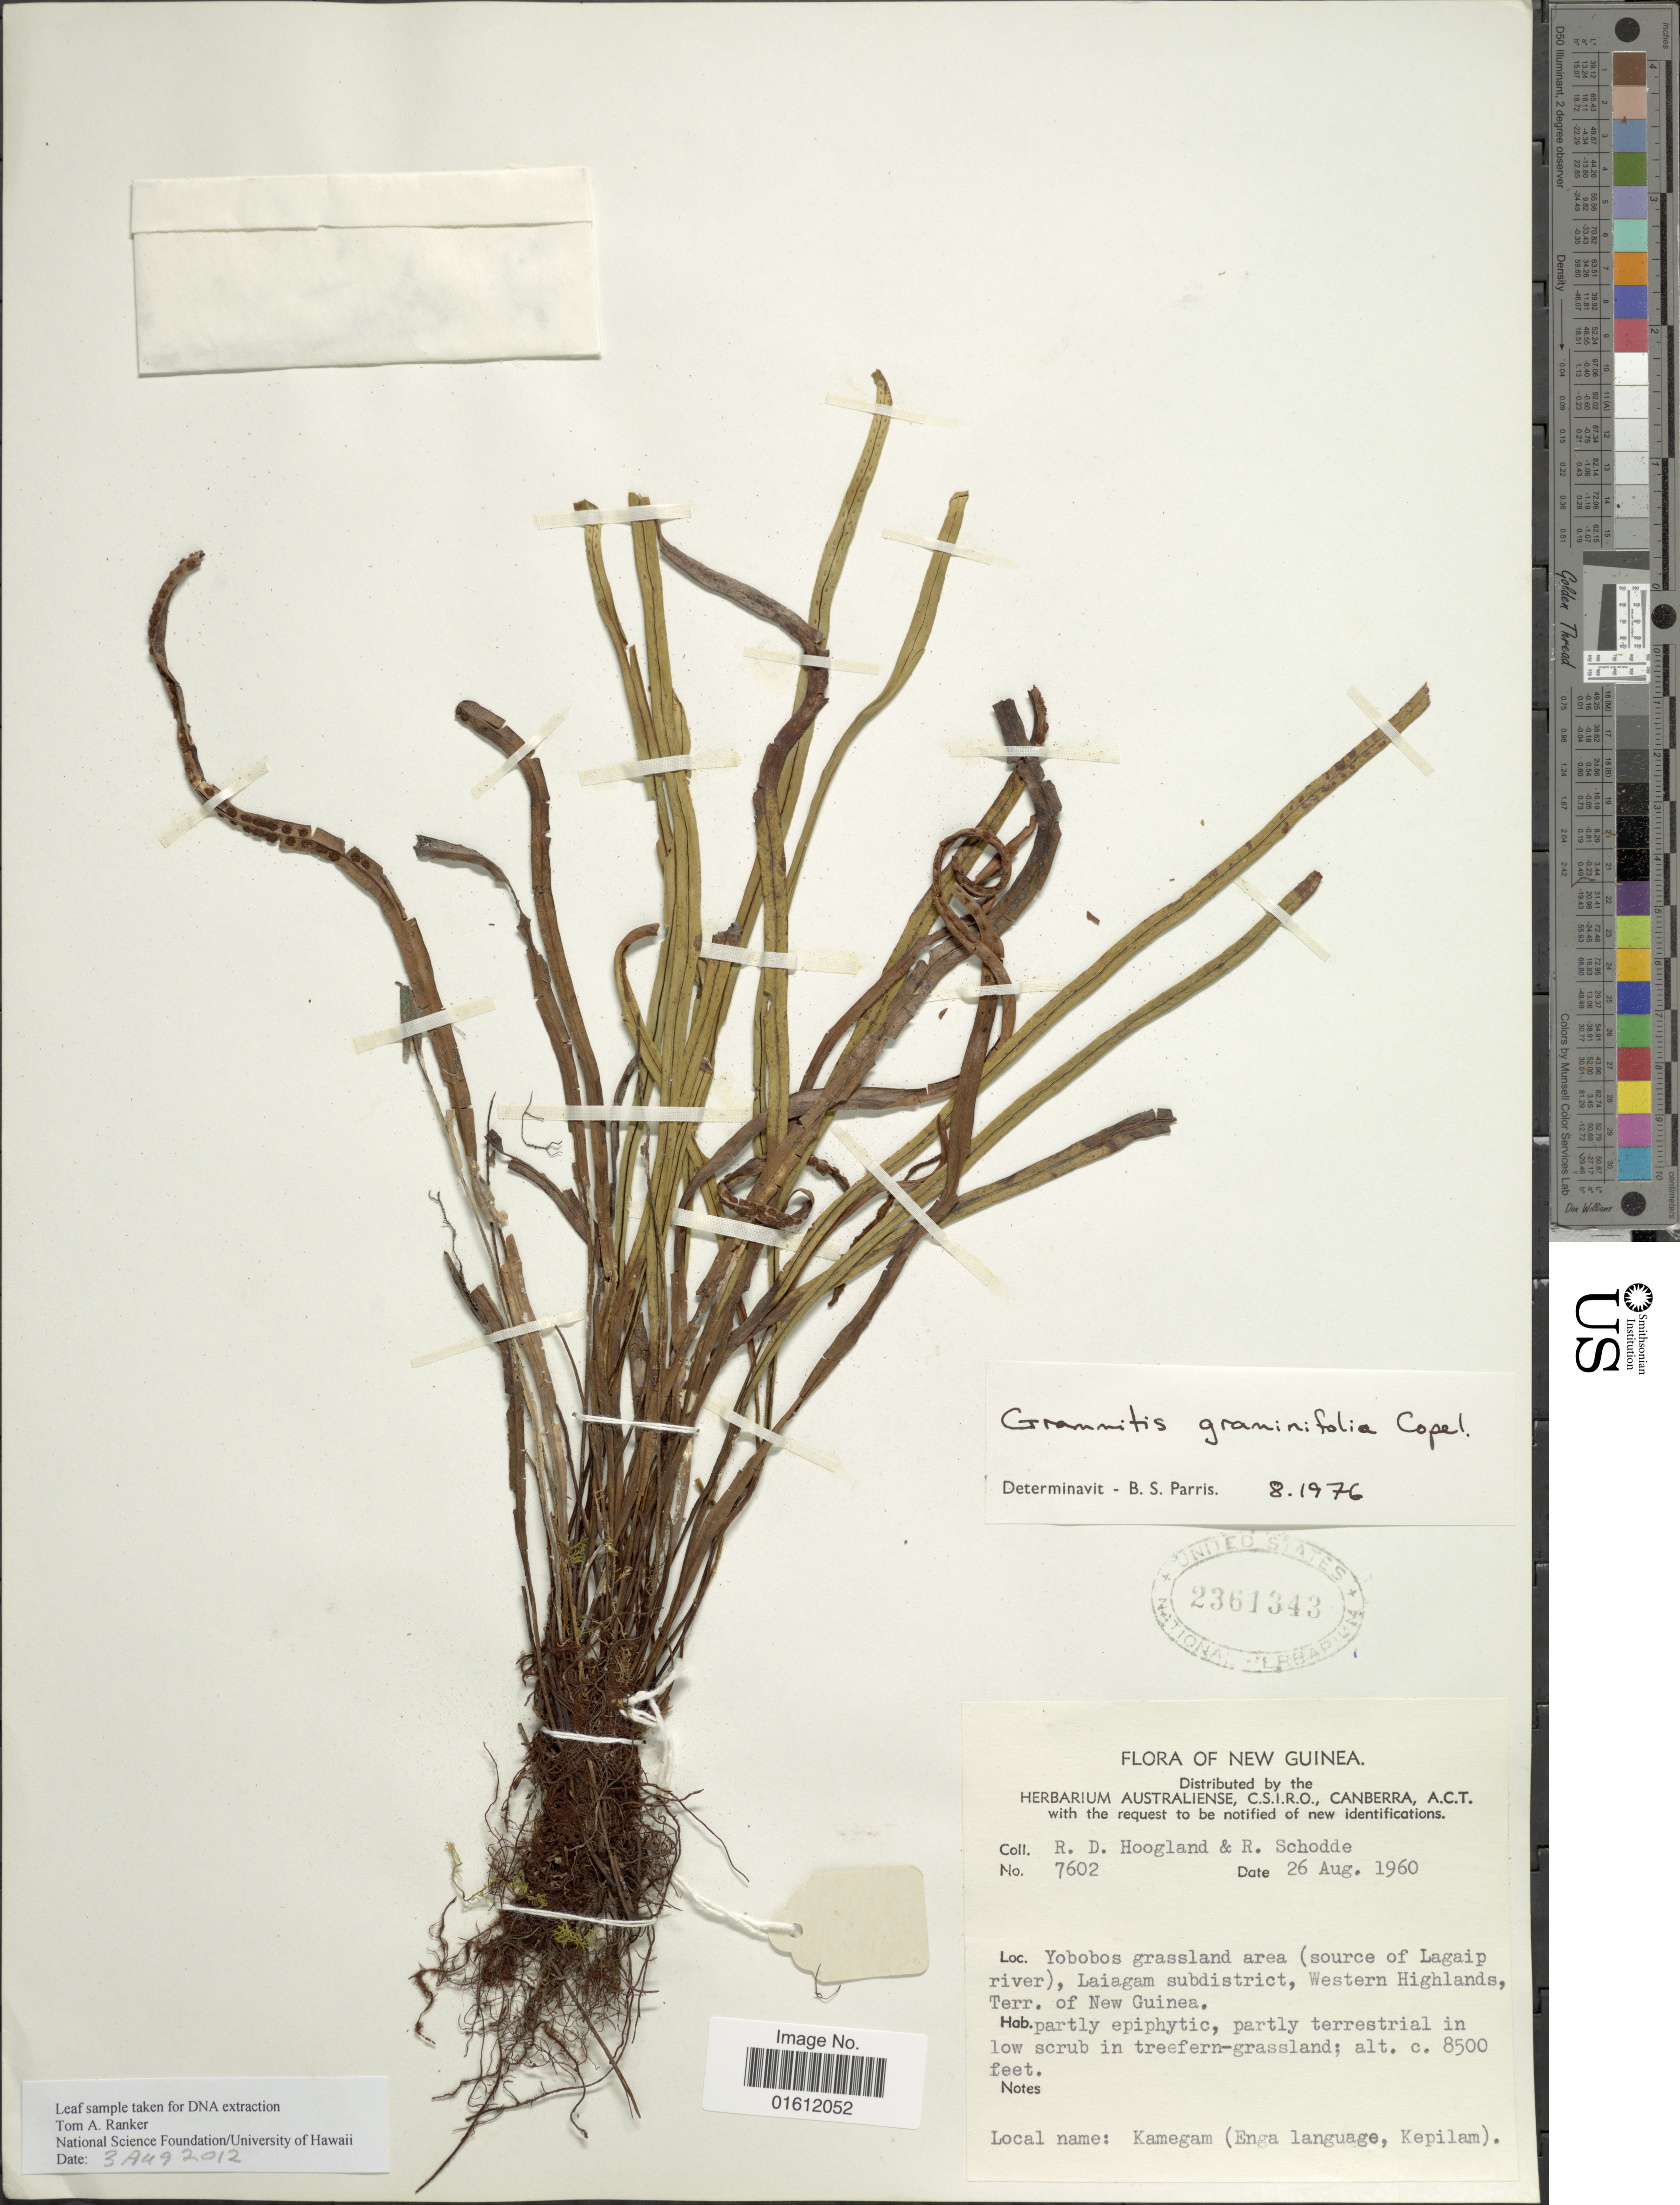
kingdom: Plantae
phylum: Tracheophyta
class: Polypodiopsida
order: Polypodiales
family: Polypodiaceae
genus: Oreogrammitis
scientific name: Oreogrammitis graminifolia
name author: (Copel.) Parris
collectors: R. D. Hoogland & R. Schodde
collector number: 7602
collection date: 1960-08-26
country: Papua New Guinea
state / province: Western Highlands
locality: New Guinea, Yobobos grassland area (source of Lagaip river), Laiagam subdistrict, Terr. of New Guinea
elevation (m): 2591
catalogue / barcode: US 2361343